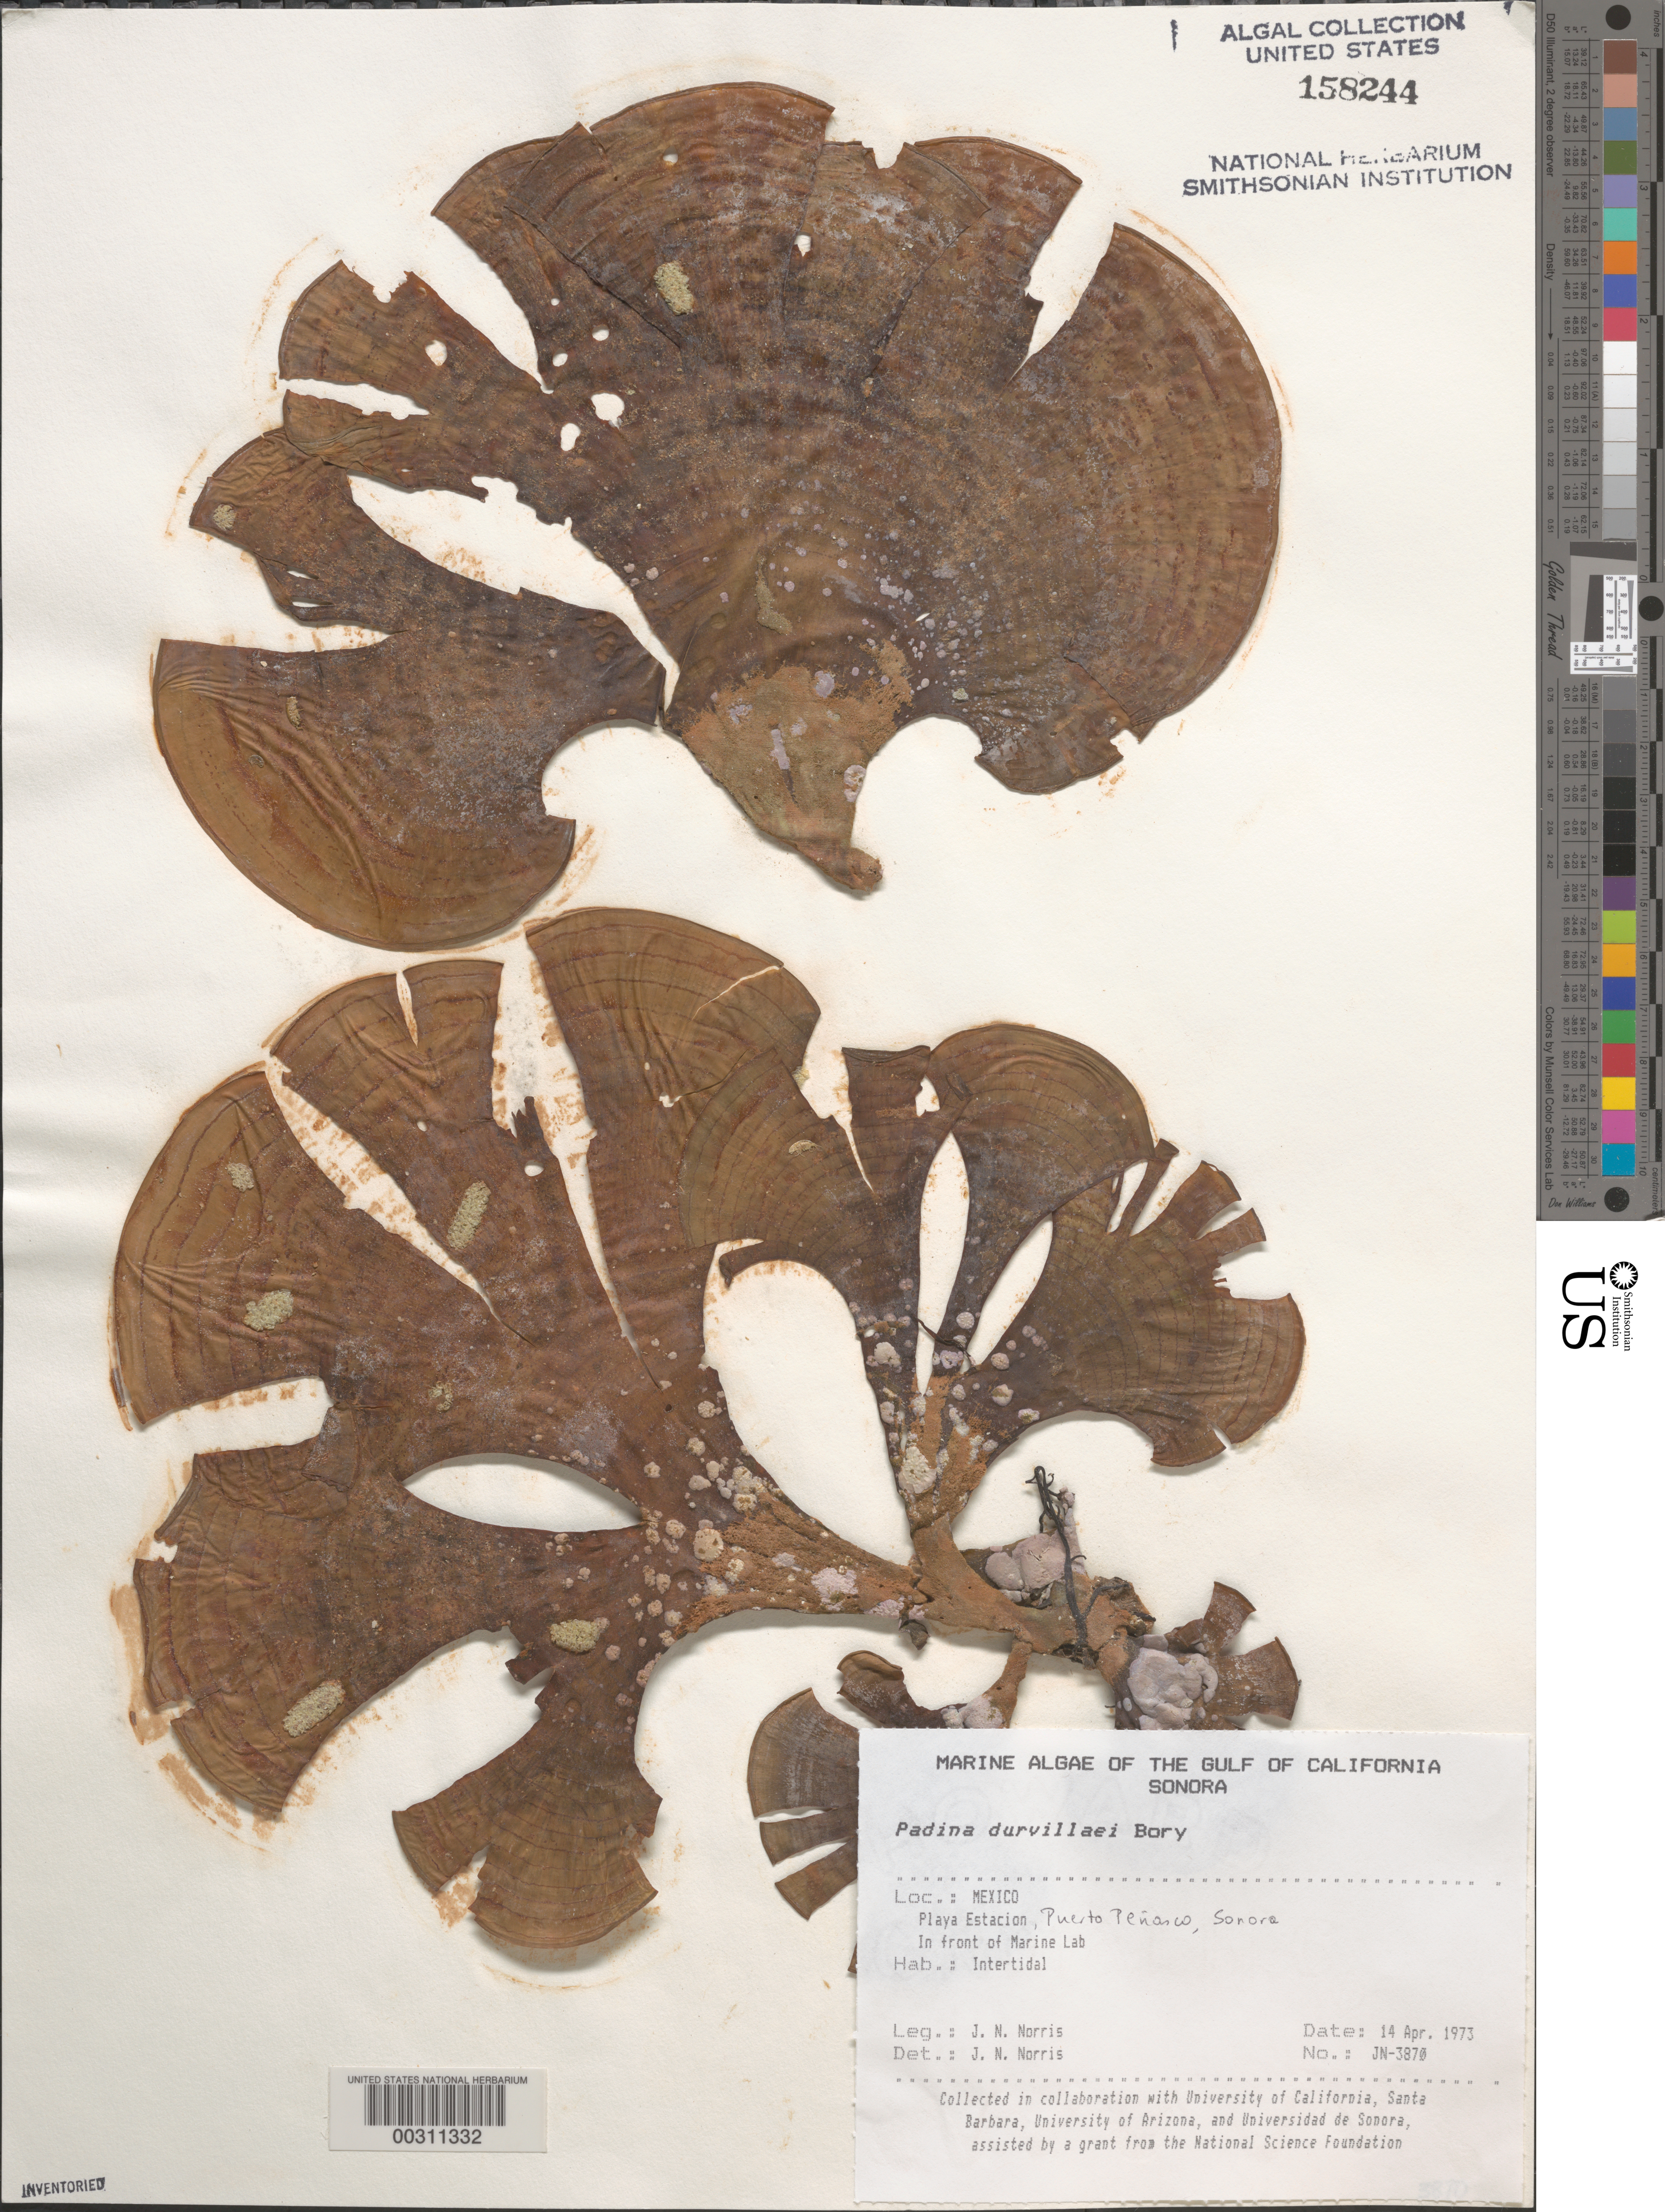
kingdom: Chromista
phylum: Ochrophyta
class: Phaeophyceae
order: Dictyotales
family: Dictyotaceae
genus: Padina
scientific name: Padina durvillaei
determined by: Norris, James N.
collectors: J. N. Norris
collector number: JN-3870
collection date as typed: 14 Apr 1973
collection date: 1973-04-14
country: Mexico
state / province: Sonora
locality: Playa Estacion, Puerto Penasco, marine station shore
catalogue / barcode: US 158244